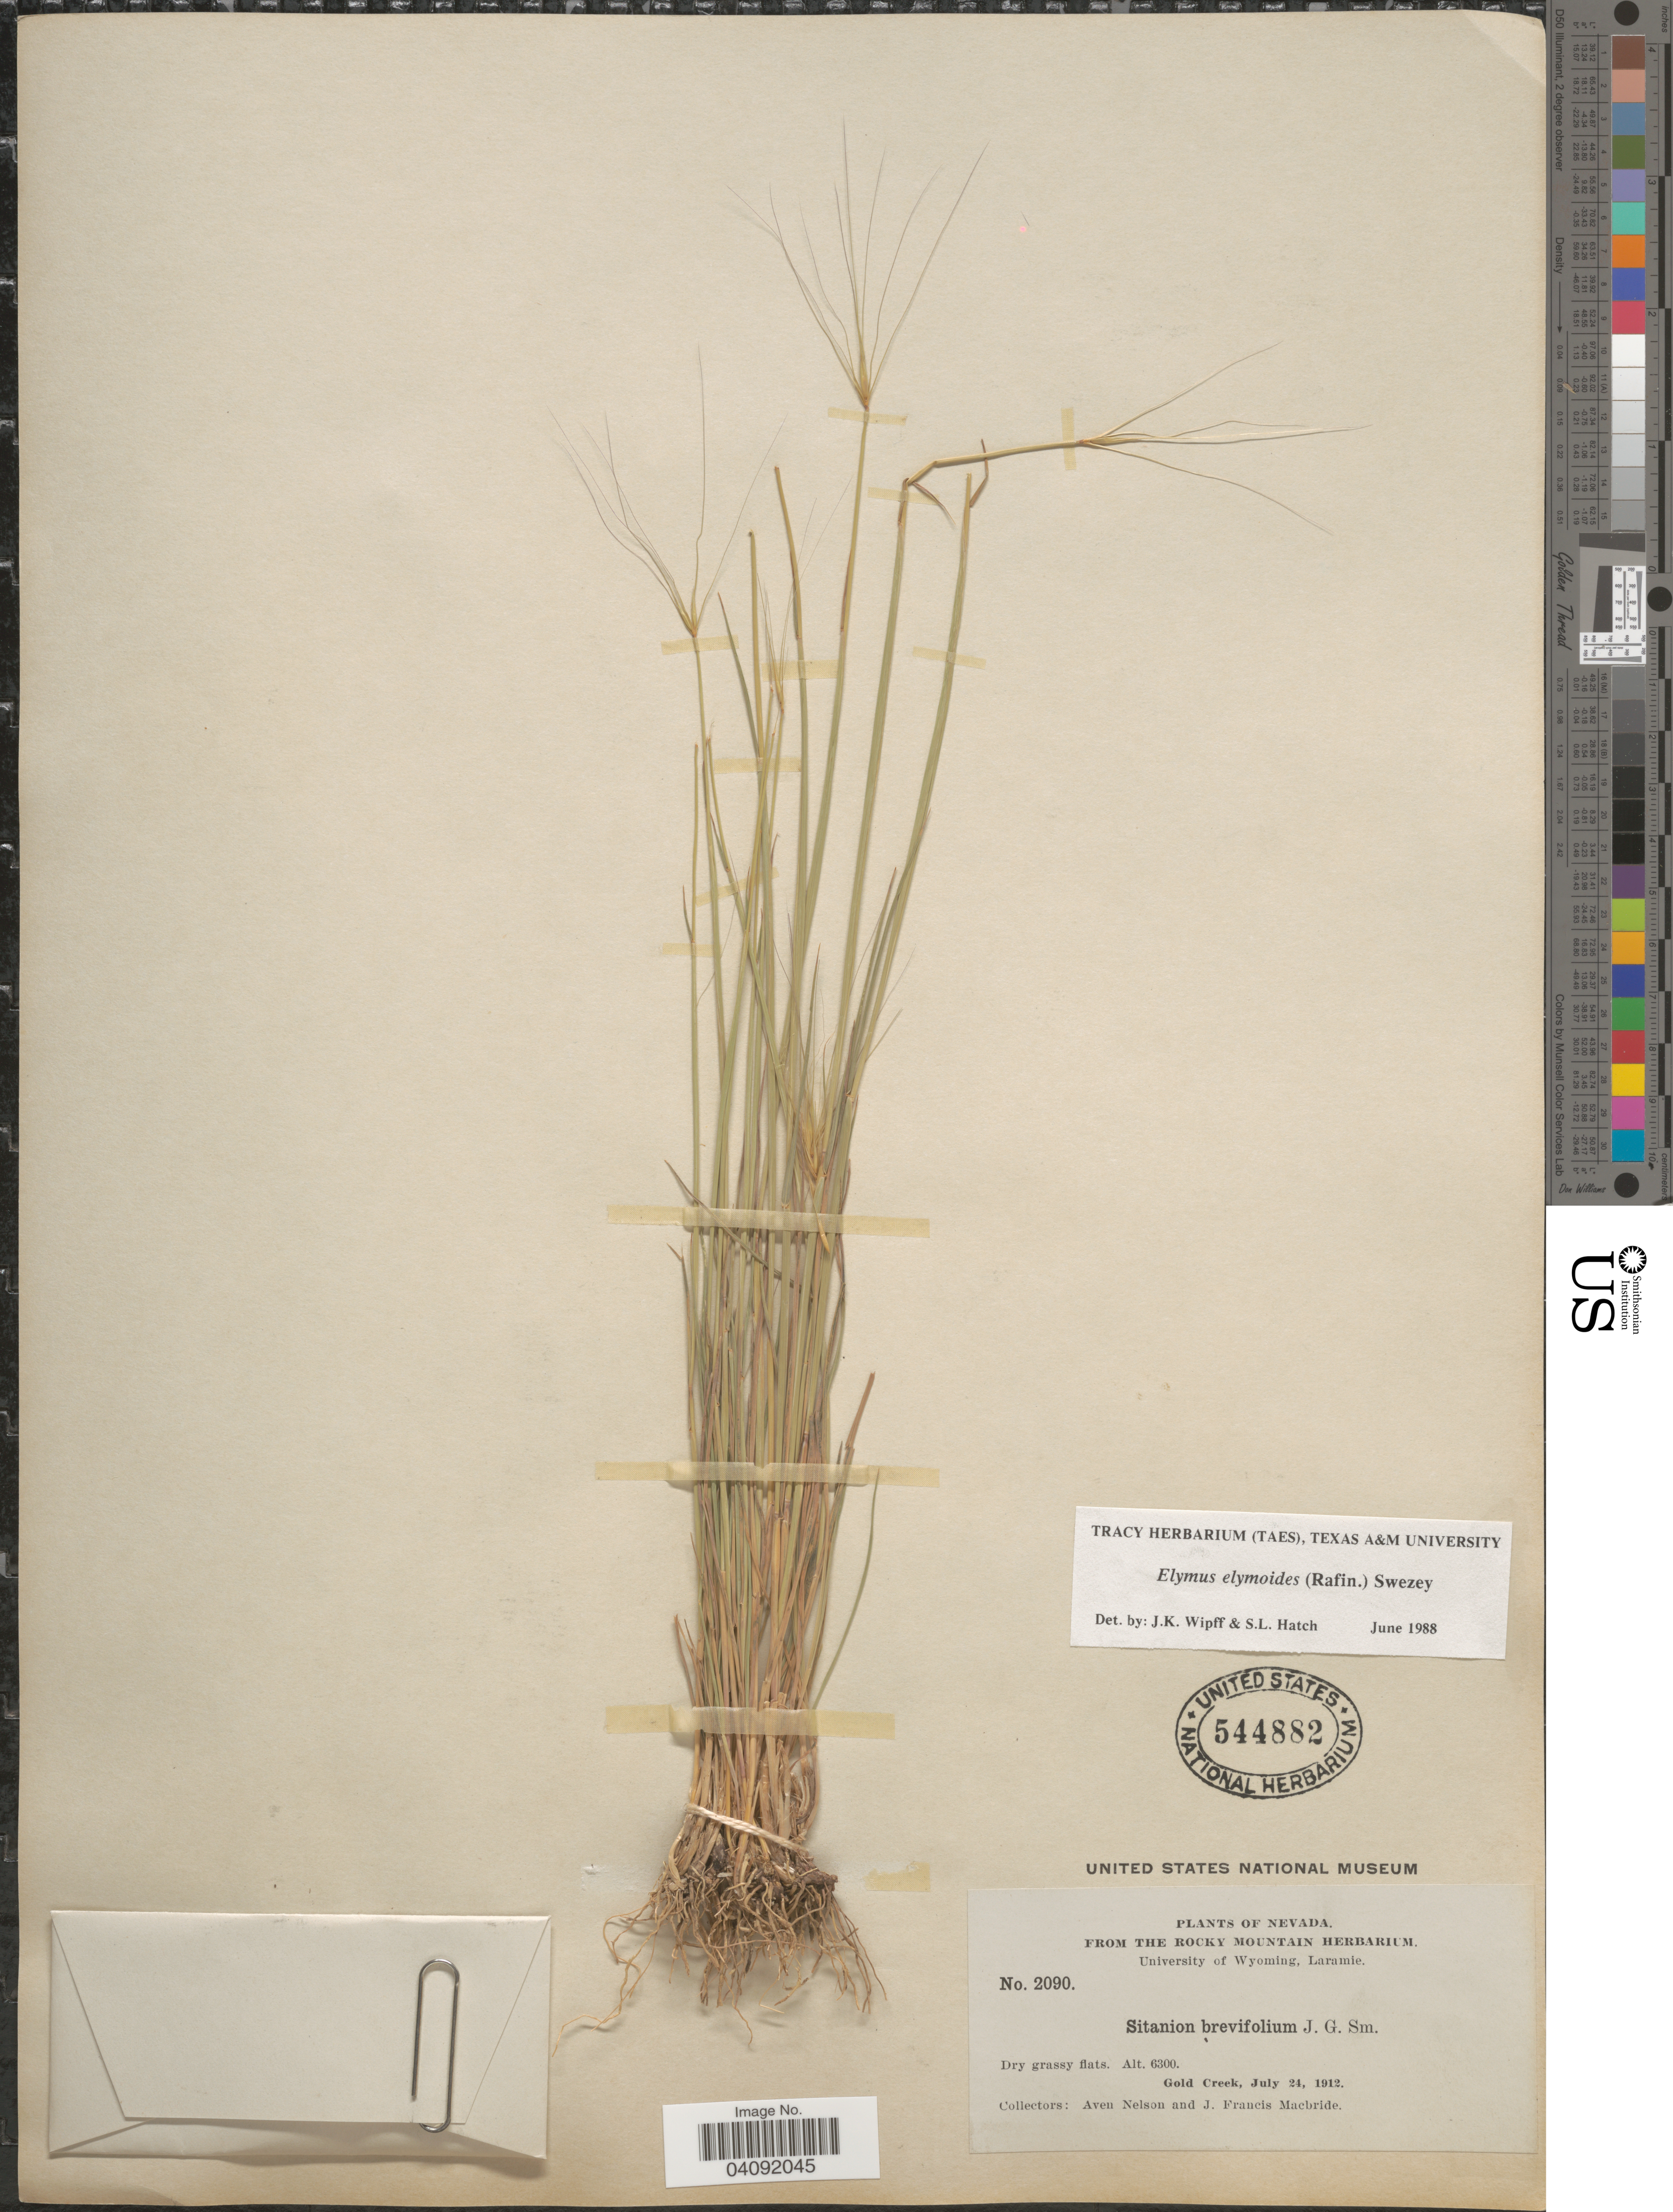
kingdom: Plantae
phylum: Tracheophyta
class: Liliopsida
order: Poales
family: Poaceae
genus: Elymus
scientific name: Elymus elymoides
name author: (Raf.) Swezey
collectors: A. Nelson & J. F. Macbride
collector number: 2090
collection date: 1912-07-24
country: United States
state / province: Nevada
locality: Gold Creek.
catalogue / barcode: US 544882